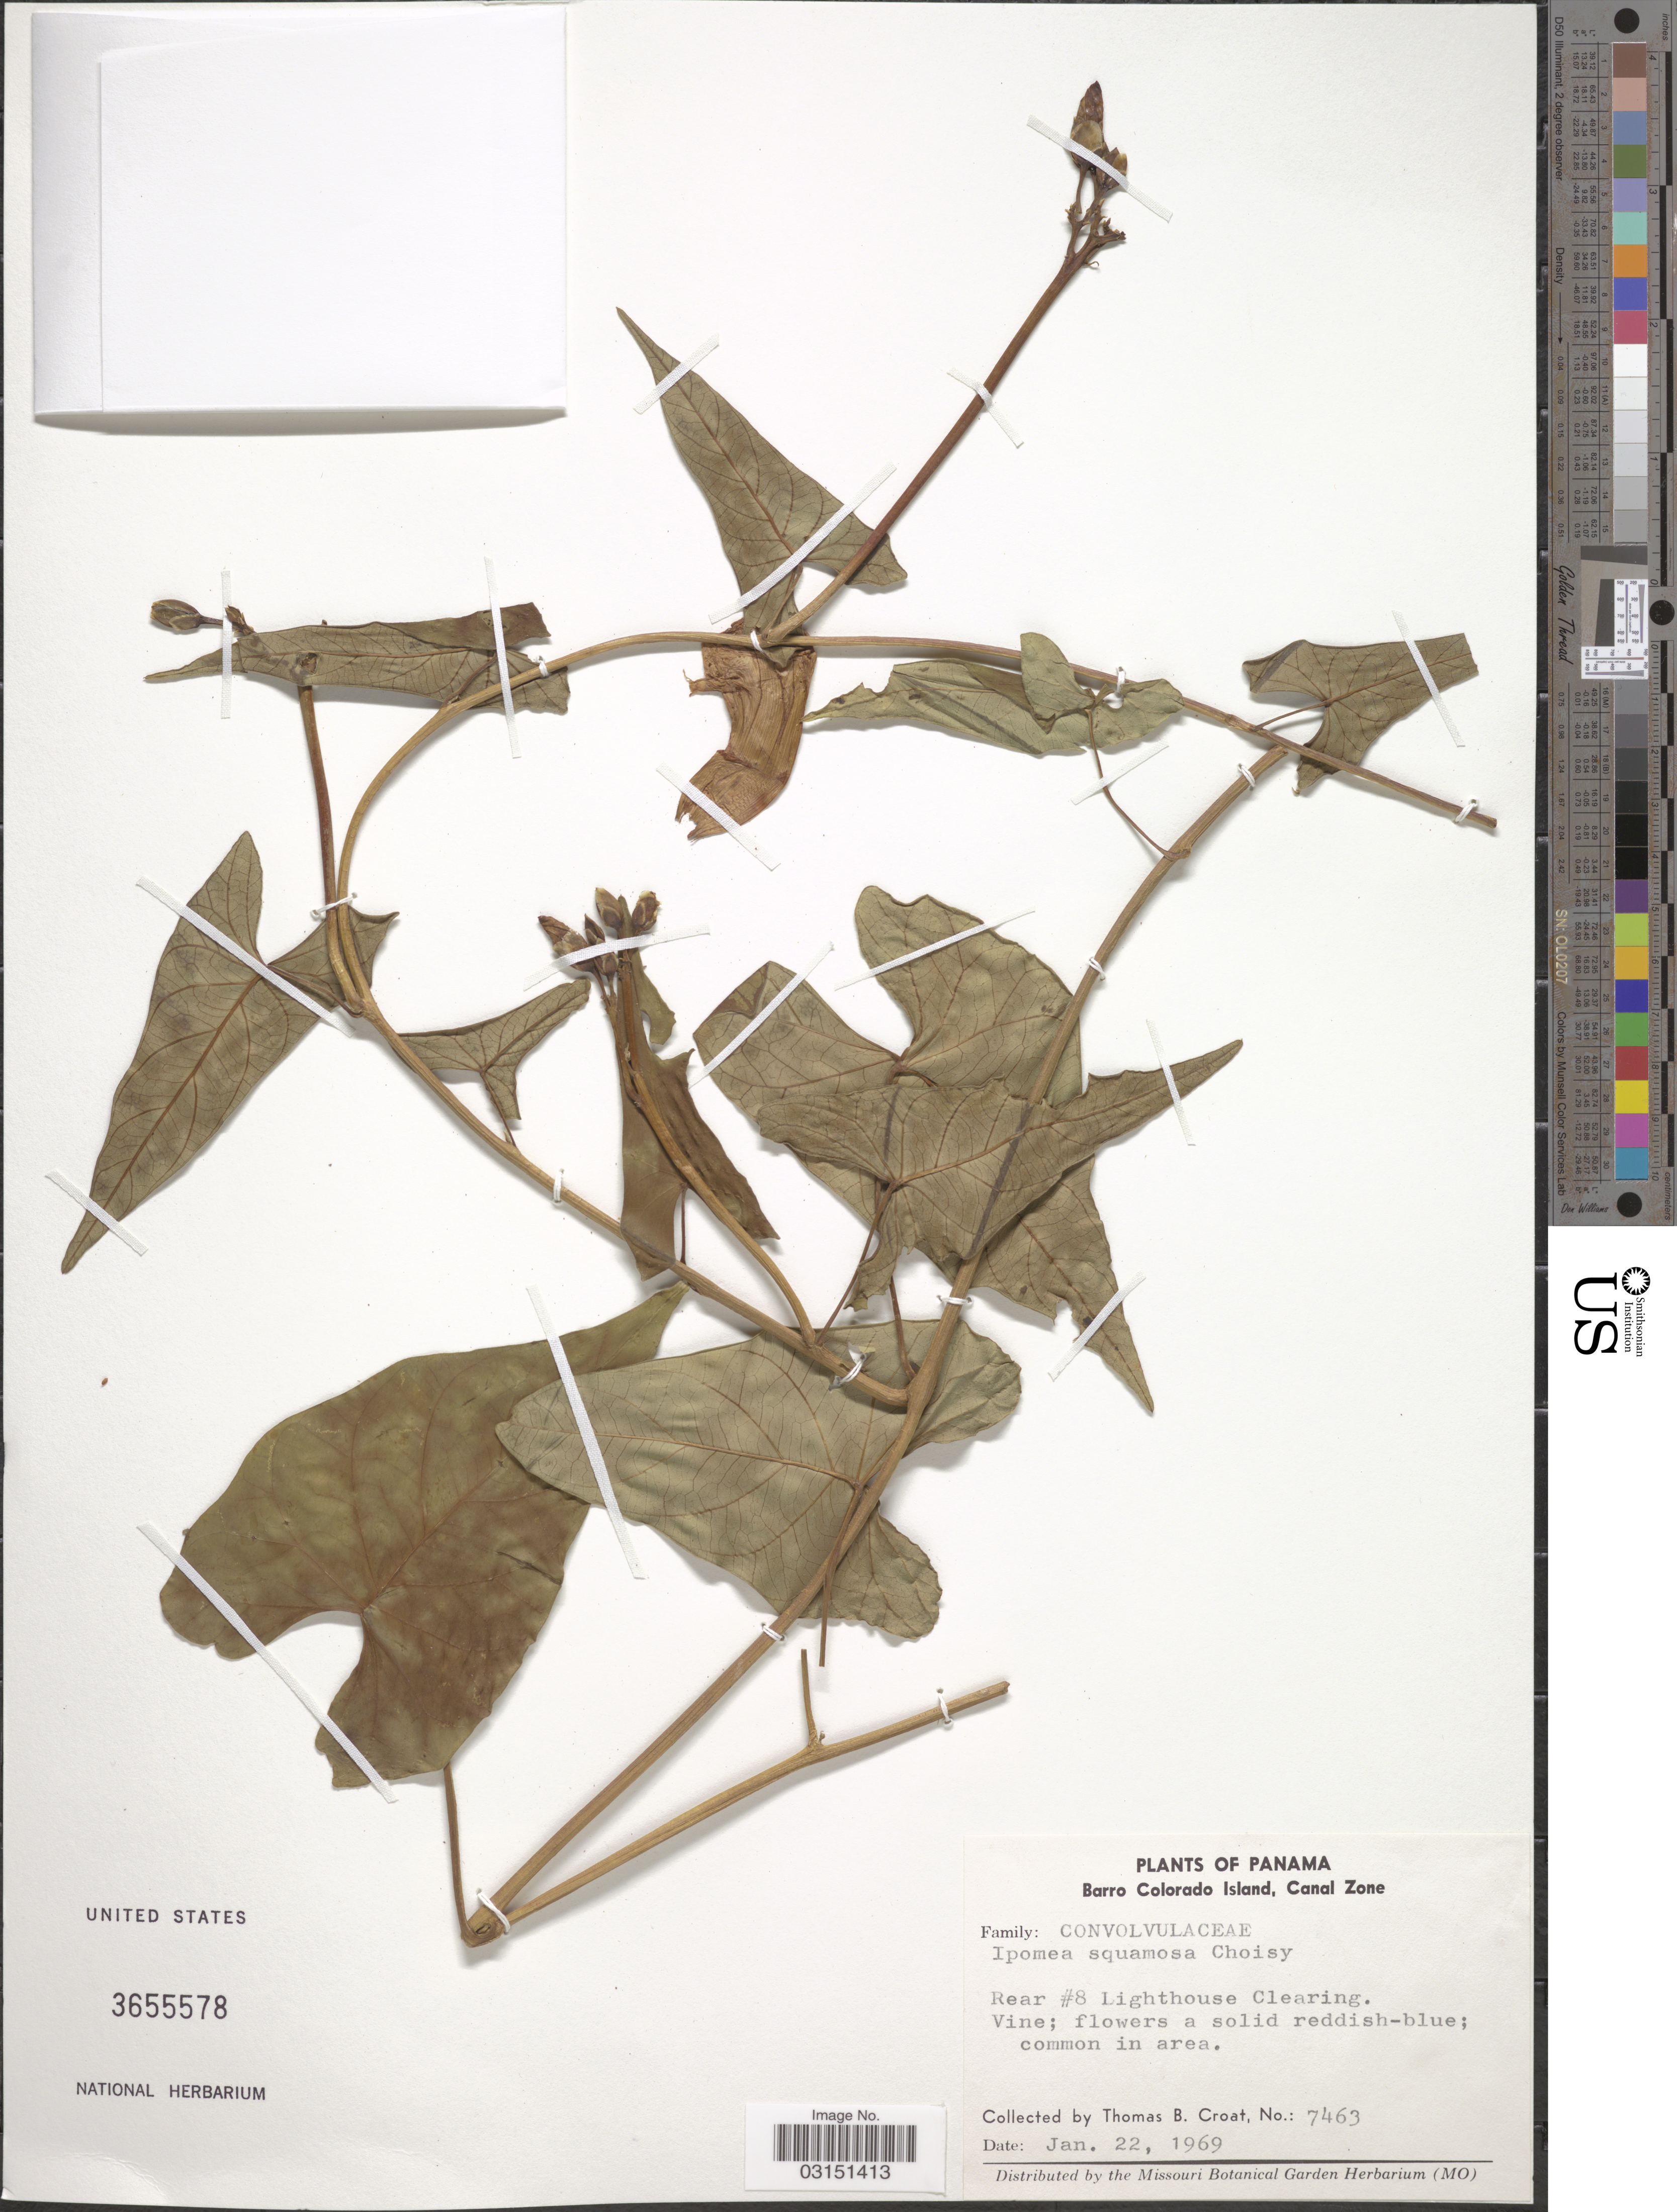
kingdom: Plantae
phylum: Tracheophyta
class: Magnoliopsida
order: Solanales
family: Convolvulaceae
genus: Ipomoea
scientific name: Ipomoea squamosa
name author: Choisy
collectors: T. B. Croat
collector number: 7463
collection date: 1969-01-22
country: Panama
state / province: Panamá Oeste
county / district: Canal Zone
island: Barro Colorado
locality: Barro Colorado Island, Canal Zone. Rear #8 Lighthouse Clearing.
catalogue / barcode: US 3655578